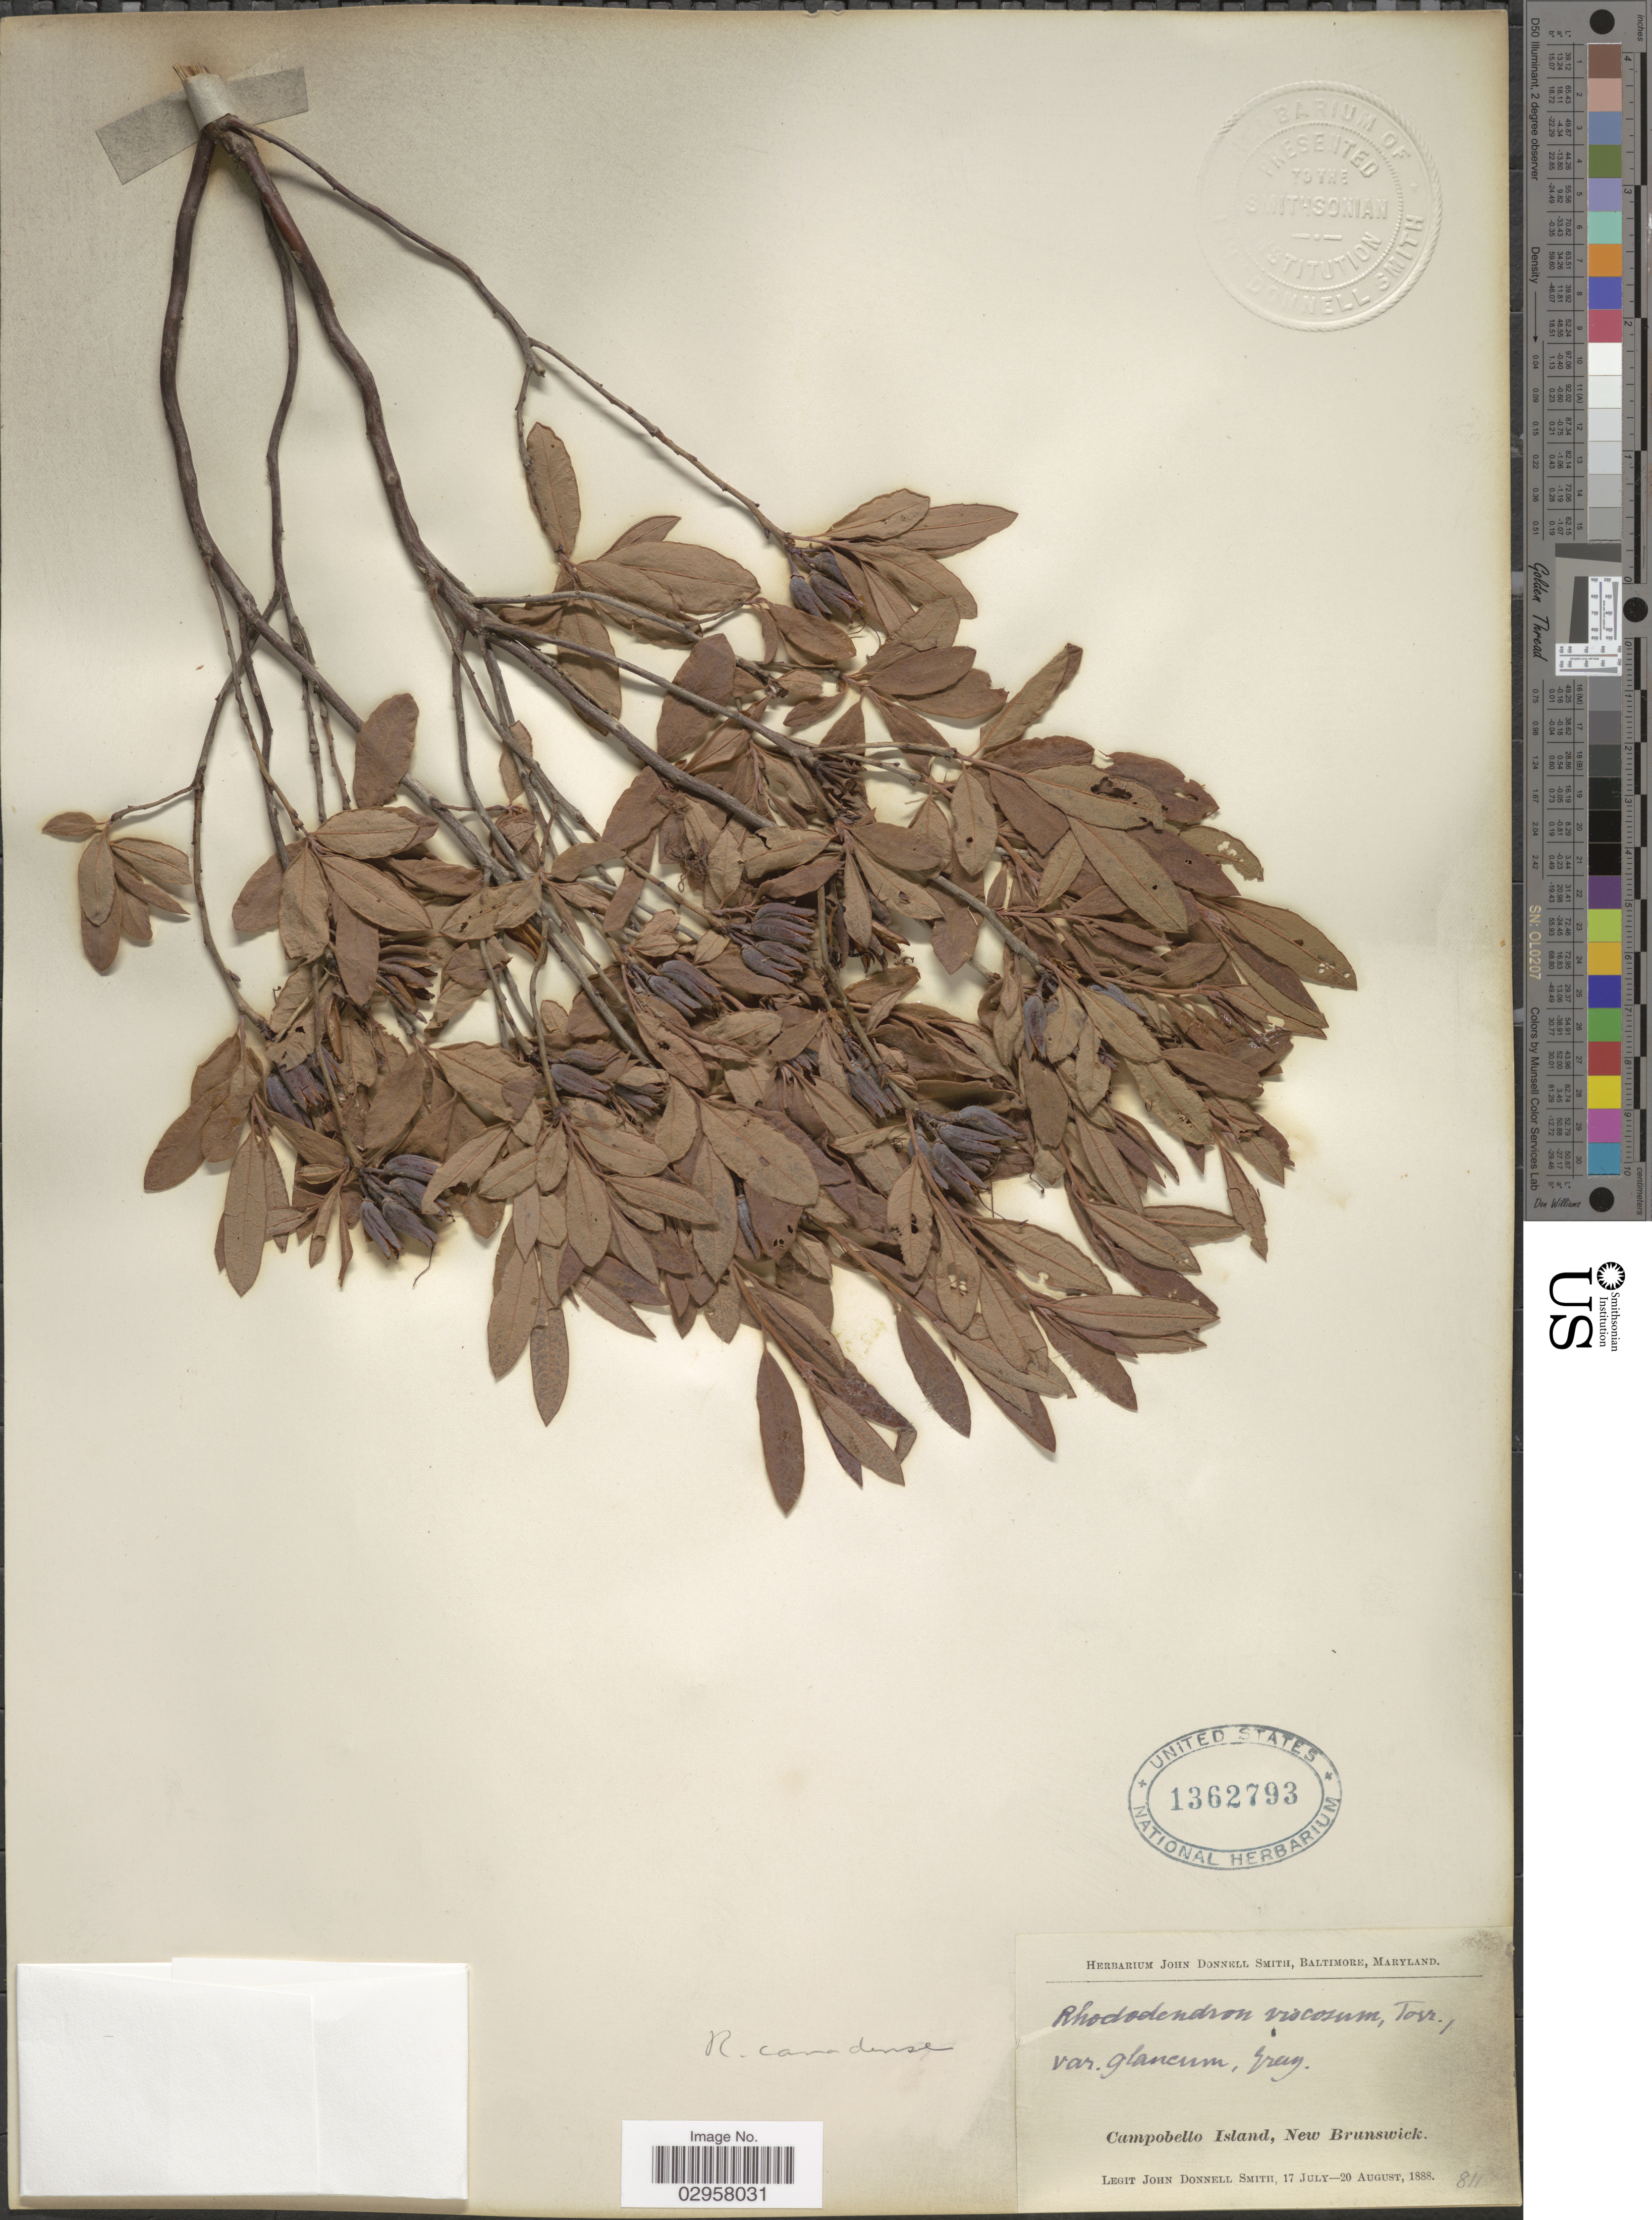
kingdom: Plantae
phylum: Tracheophyta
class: Magnoliopsida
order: Ericales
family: Ericaceae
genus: Rhododendron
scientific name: Rhododendron canadense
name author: (L.) Torr.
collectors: J. Donnell Smith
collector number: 811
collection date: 1888-07-17/1888-08-20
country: Canada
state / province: New Brunswick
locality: Campobello Island.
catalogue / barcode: US 1362793